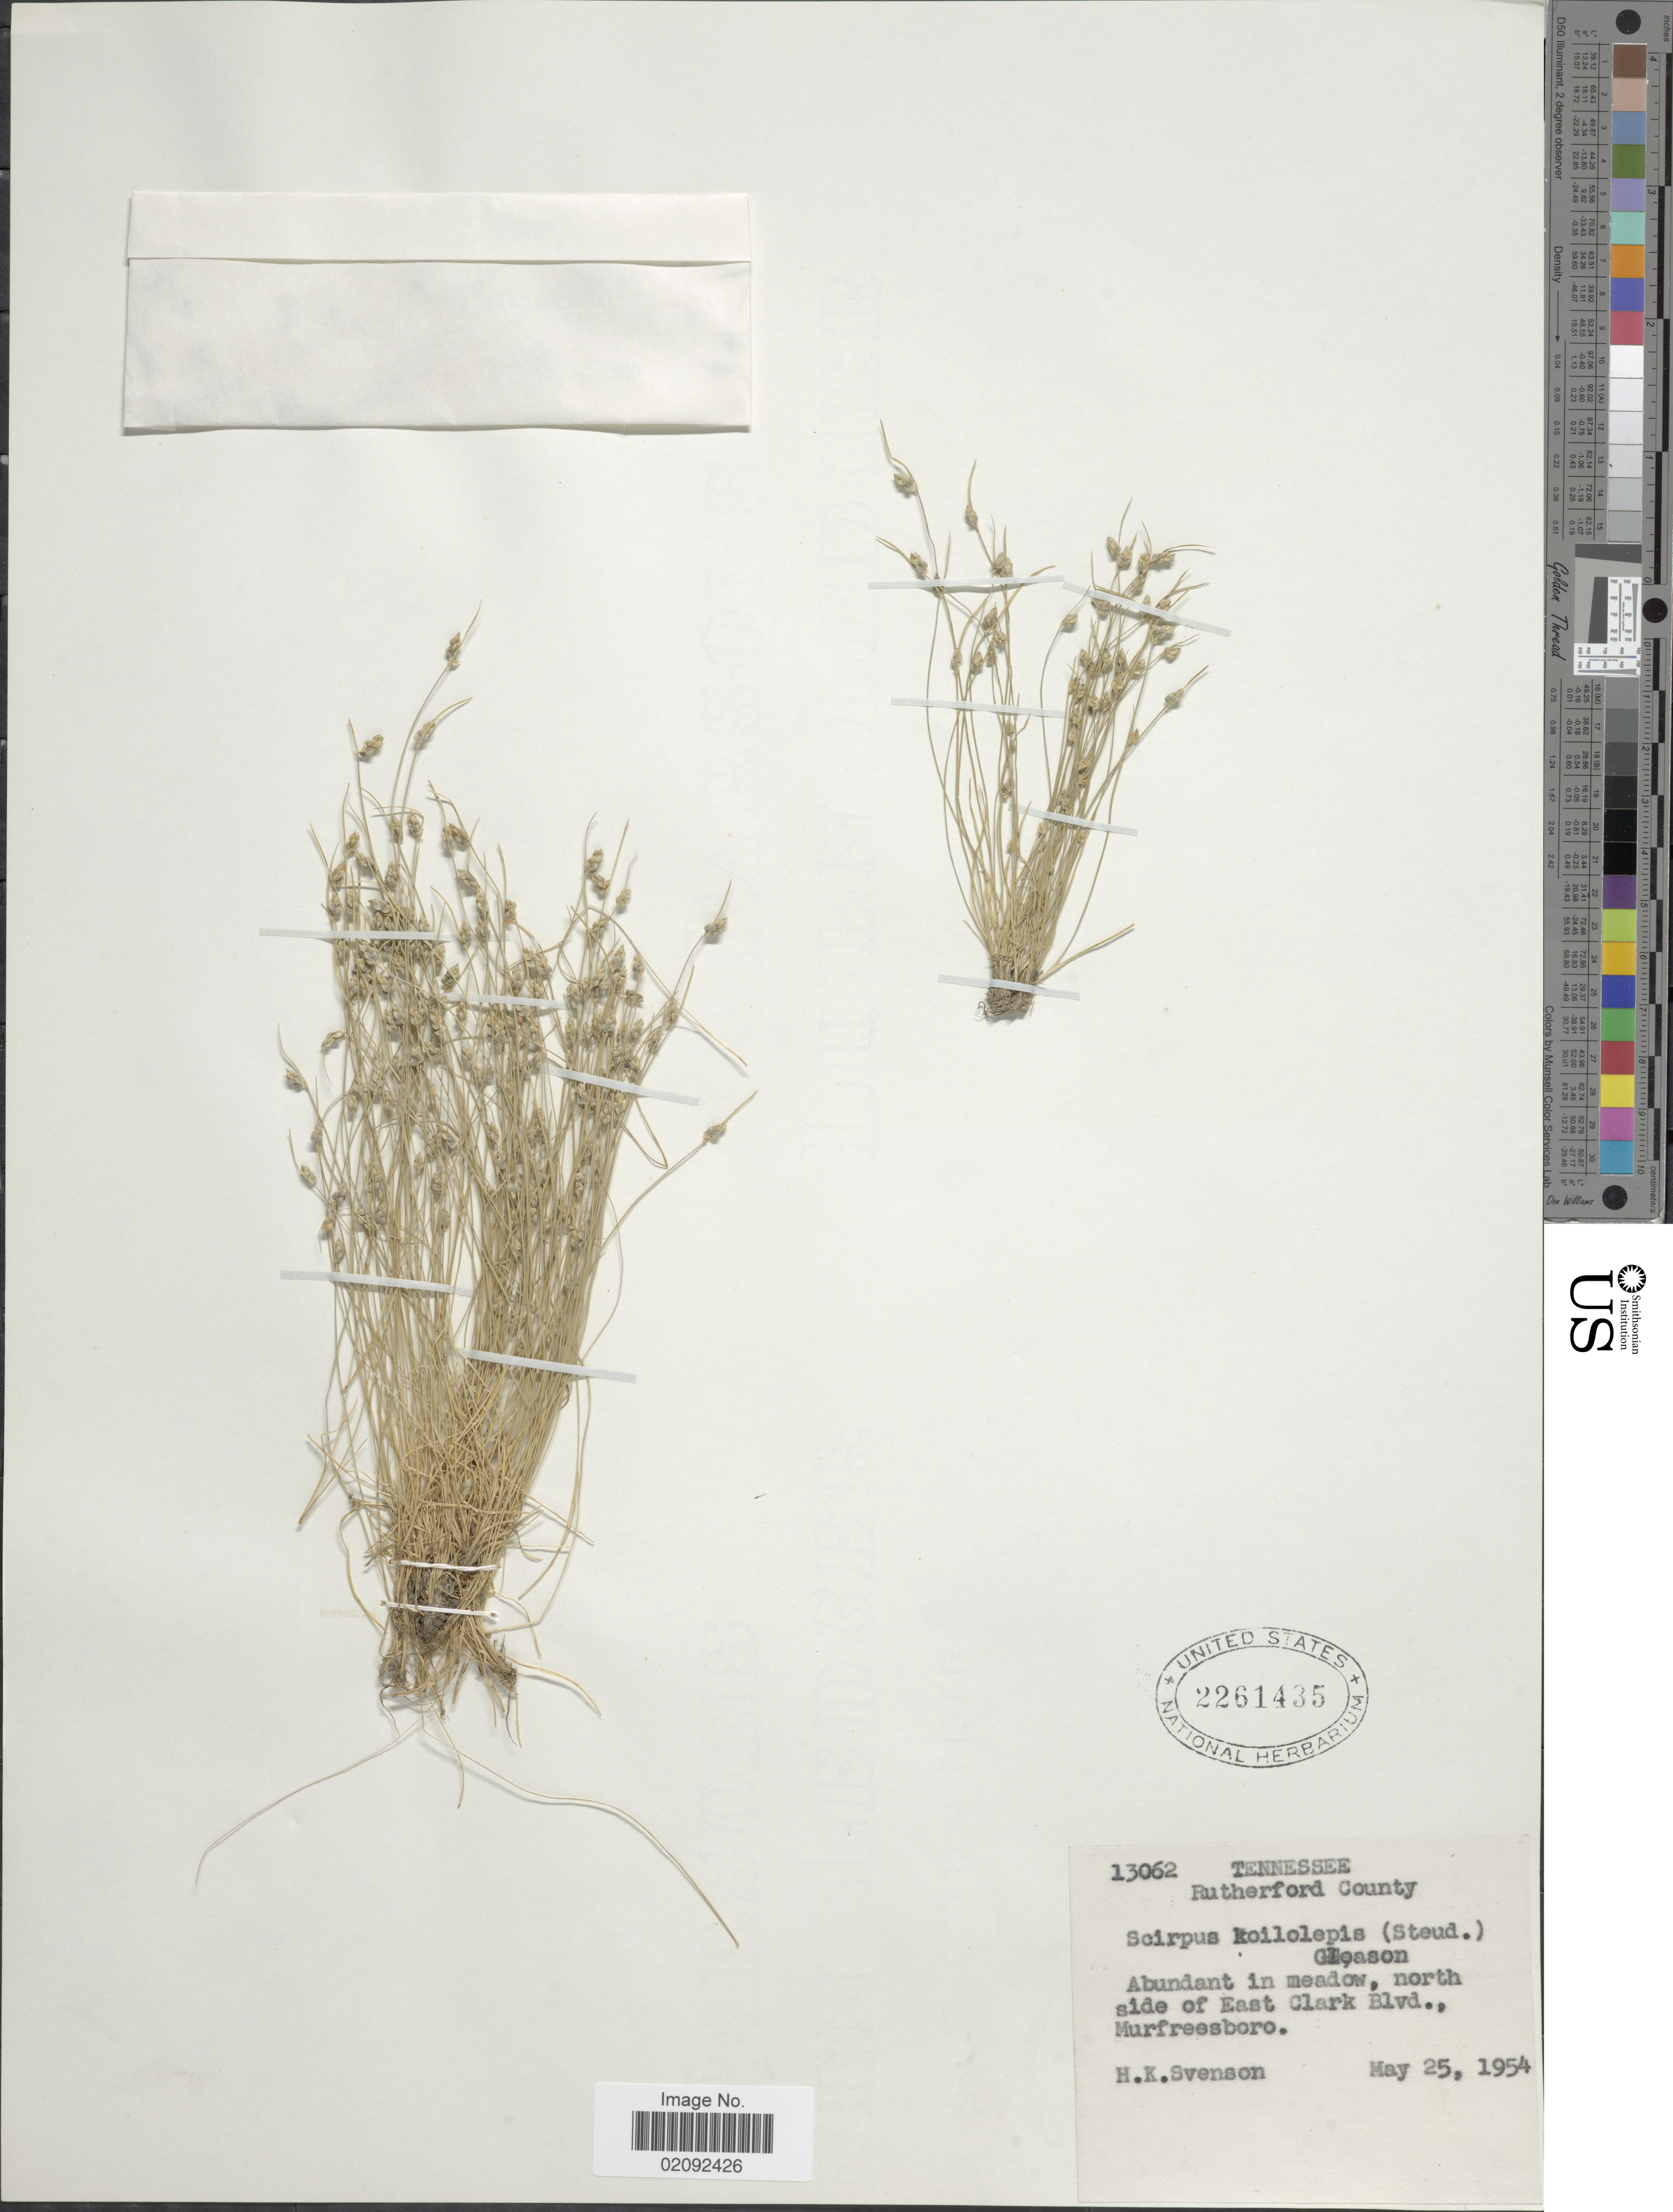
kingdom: Plantae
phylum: Tracheophyta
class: Liliopsida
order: Poales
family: Cyperaceae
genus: Isolepis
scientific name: Isolepis carinata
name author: Hook. & Arn. ex Torr.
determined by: Strong, M. T., (US), Smithsonian Institution - National Museum of Natural History (UNITED STATES)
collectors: H. K. Svenson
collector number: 13062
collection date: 1954-05-25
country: United States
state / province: Tennessee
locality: Rutherford County, abundant in meadow, north side of East Clark Blvd., Murfreesboro.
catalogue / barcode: US 2261435